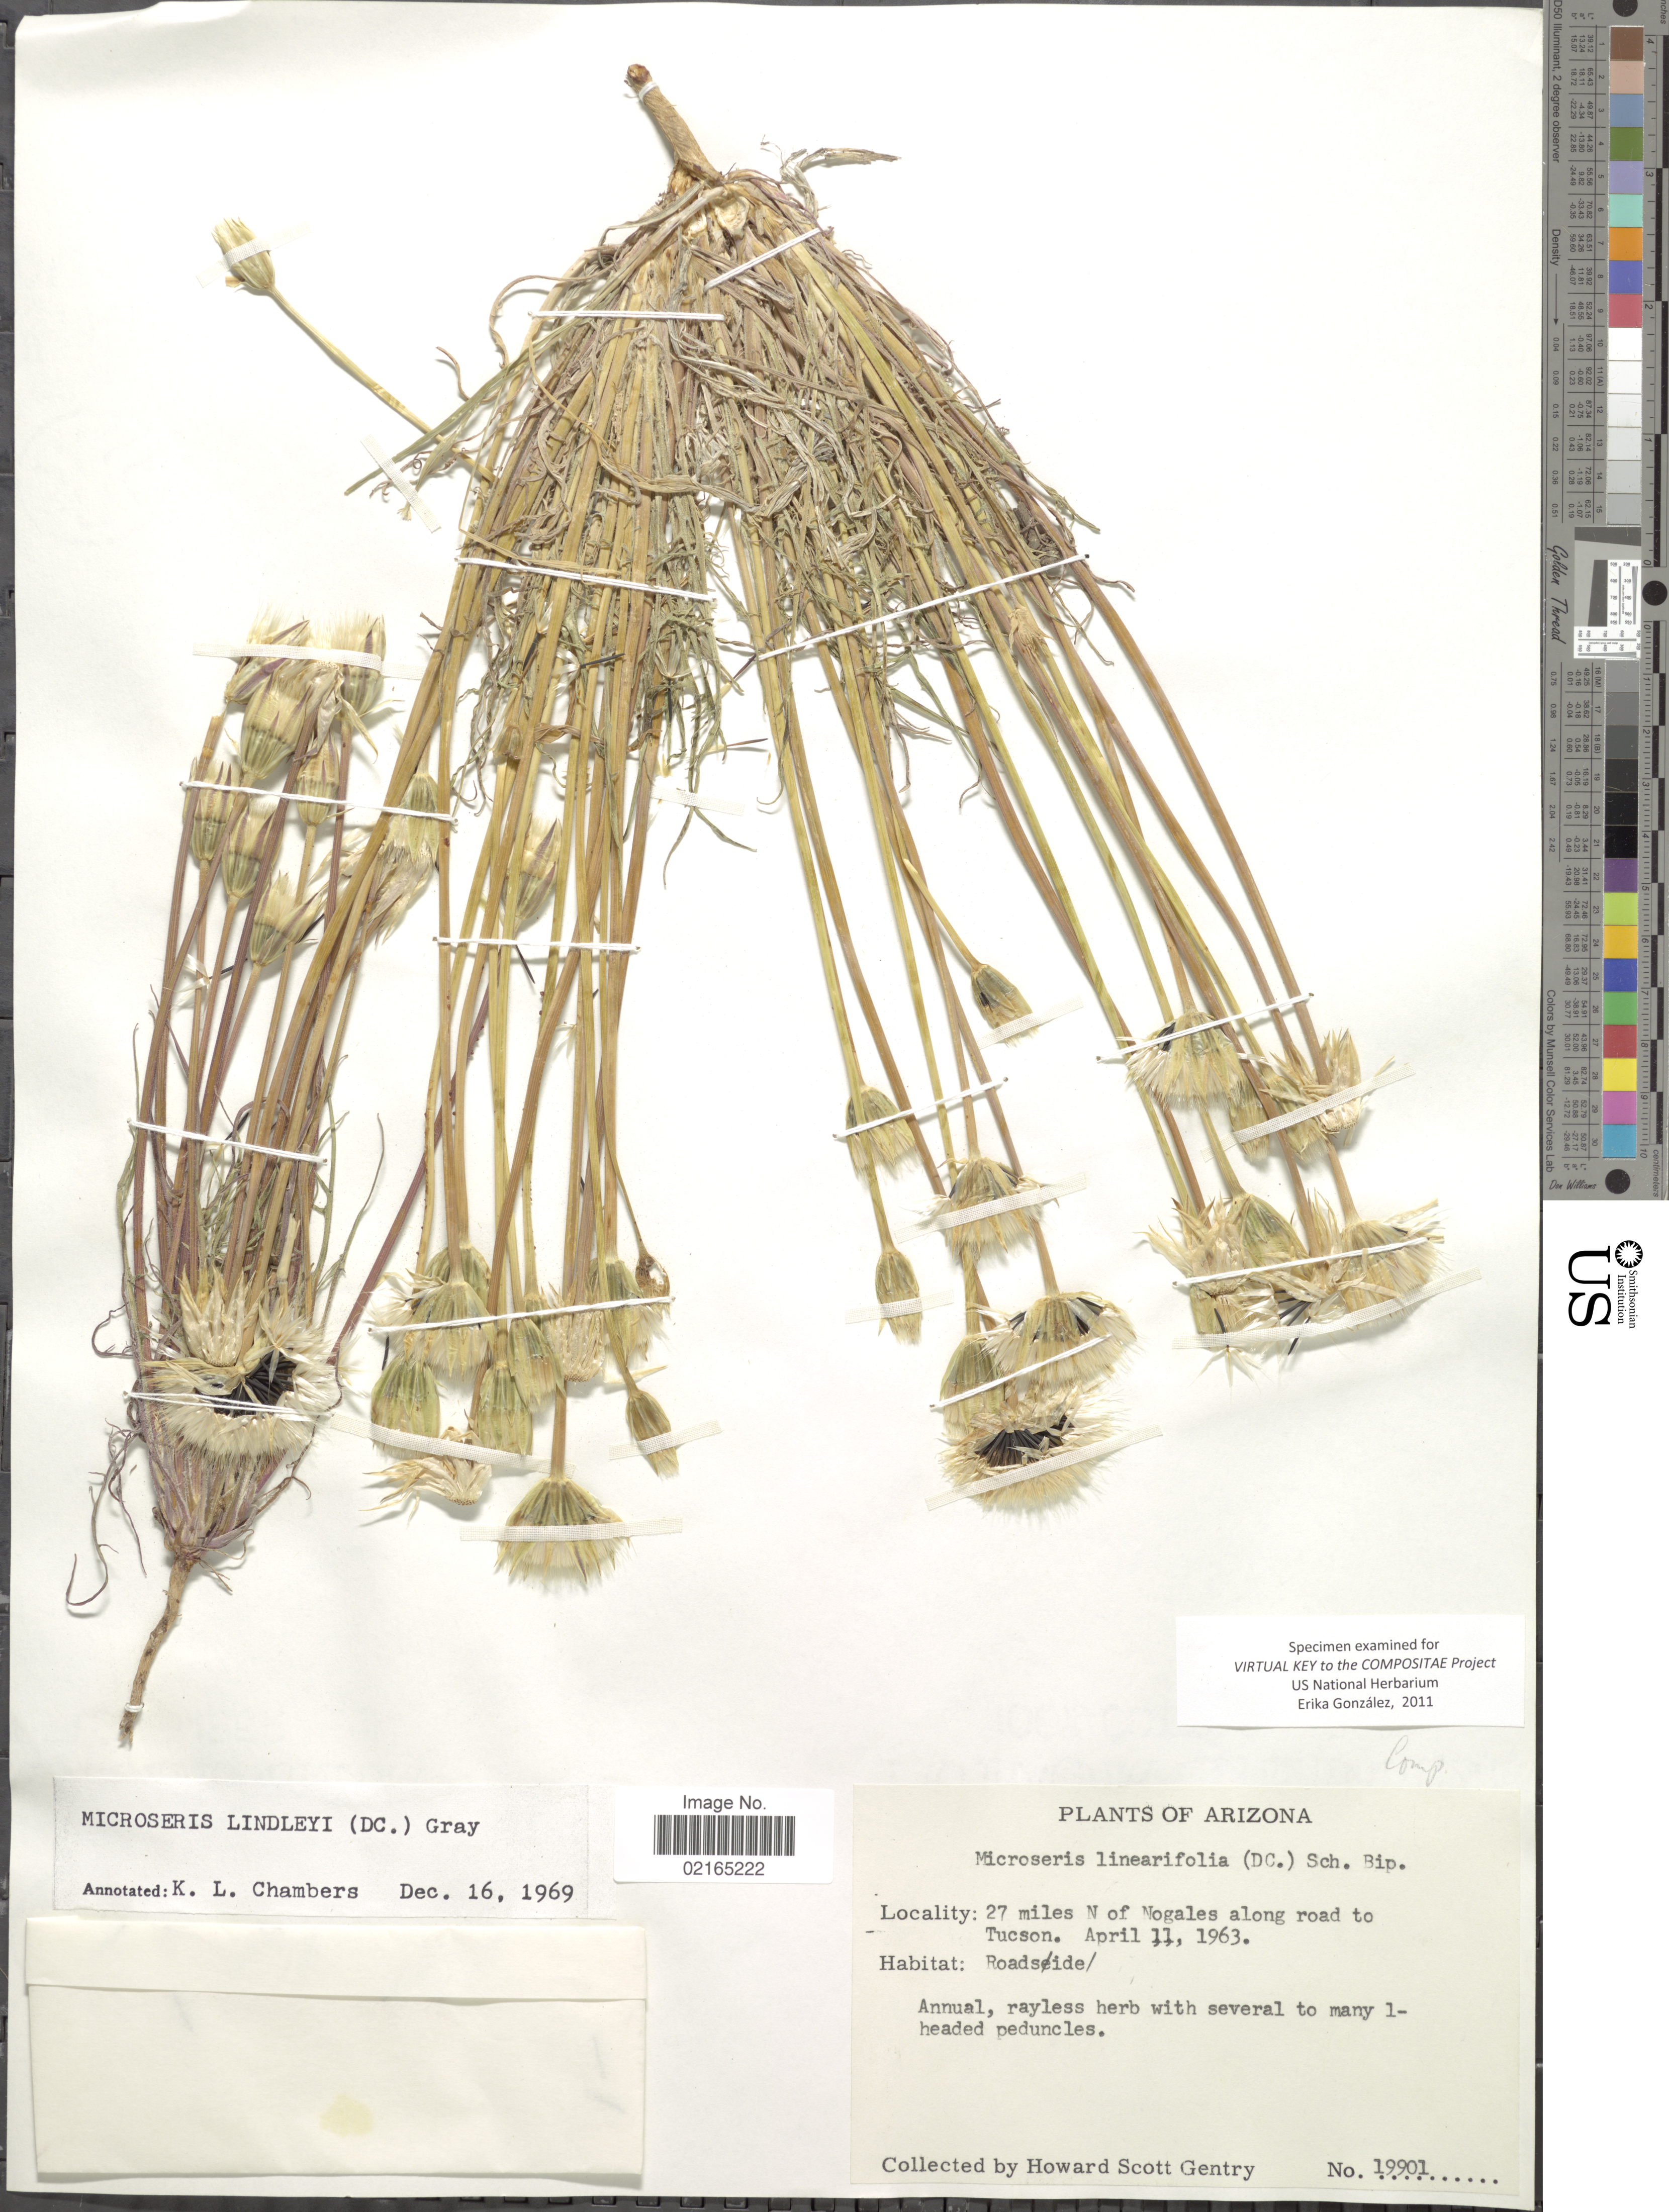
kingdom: Plantae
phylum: Tracheophyta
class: Magnoliopsida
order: Asterales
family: Asteraceae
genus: Uropappus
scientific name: Uropappus lindleyi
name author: (DC.) Nutt.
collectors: H. S. Gentry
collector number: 19901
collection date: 1963-04-11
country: United States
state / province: Arizona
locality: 27 miles N of Nigales along road to Tucson, roadside.